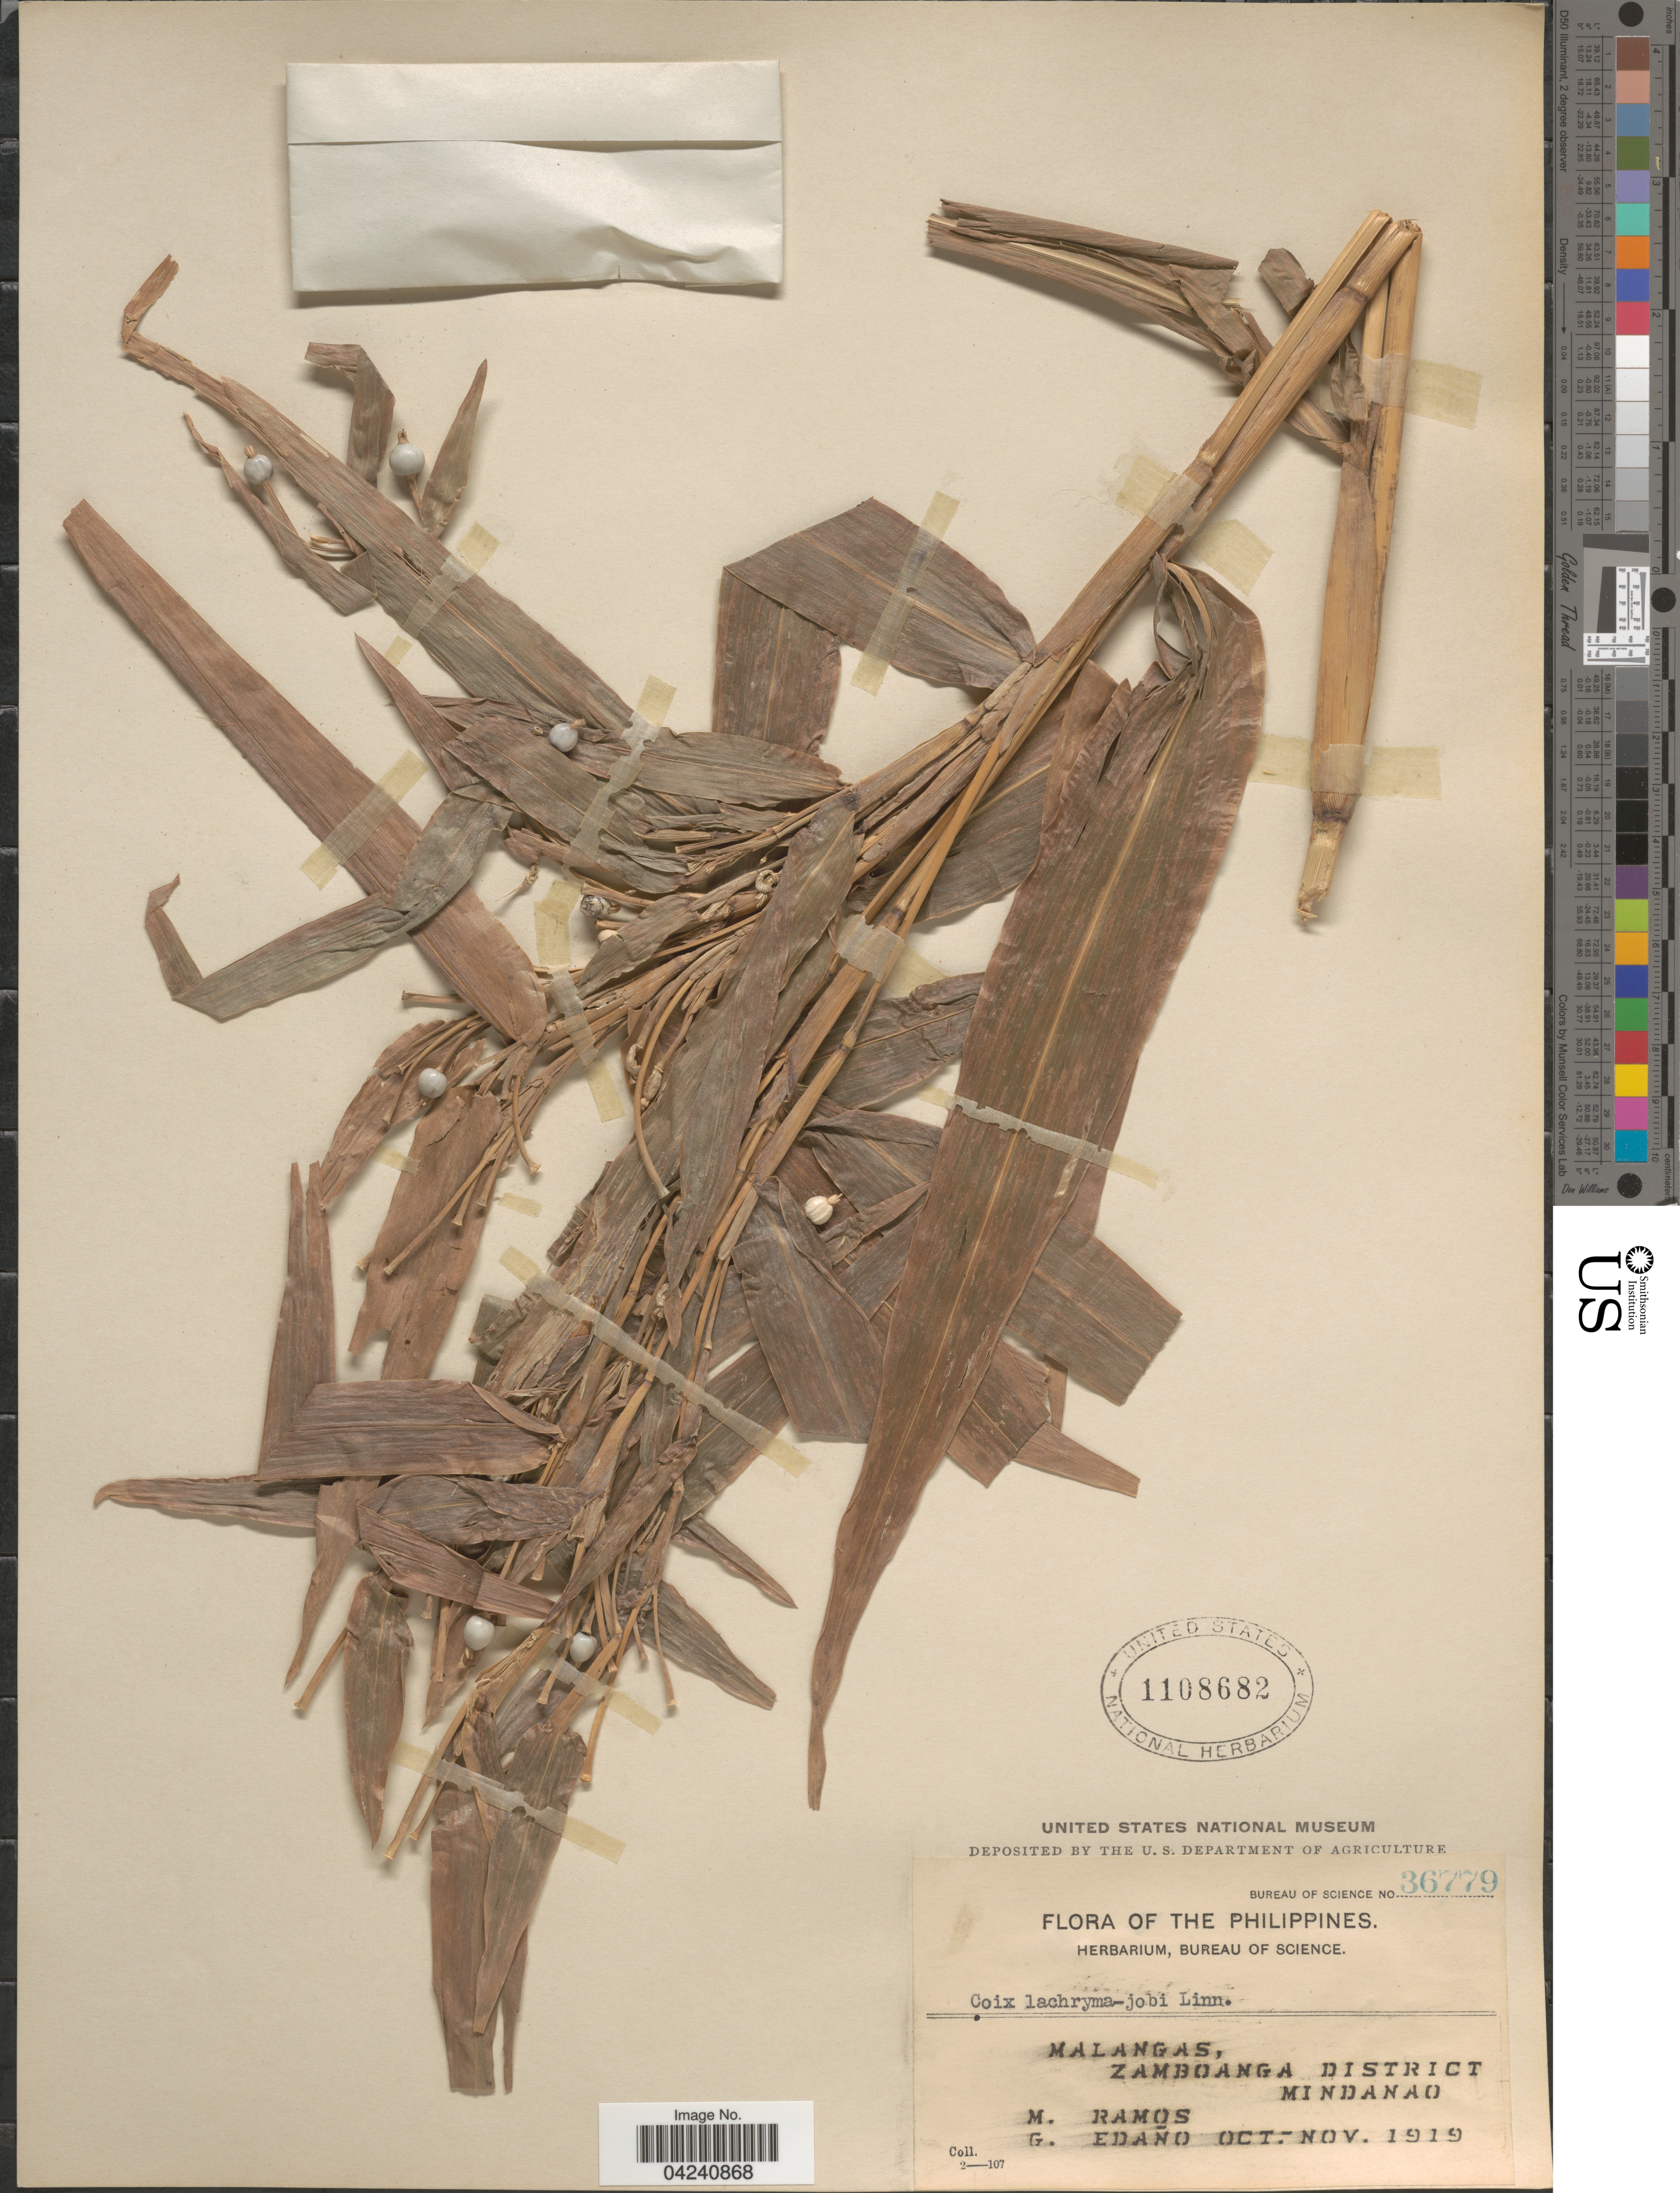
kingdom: Plantae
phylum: Tracheophyta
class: Liliopsida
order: Poales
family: Poaceae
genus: Coix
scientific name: Coix lacryma-jobi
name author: L.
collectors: M. Ramos & G. Edaño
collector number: Bureau of Science 36779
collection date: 1919-10/1919-11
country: Philippines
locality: Malangas, Zamboanga District. Mindanao.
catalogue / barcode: US 1108682